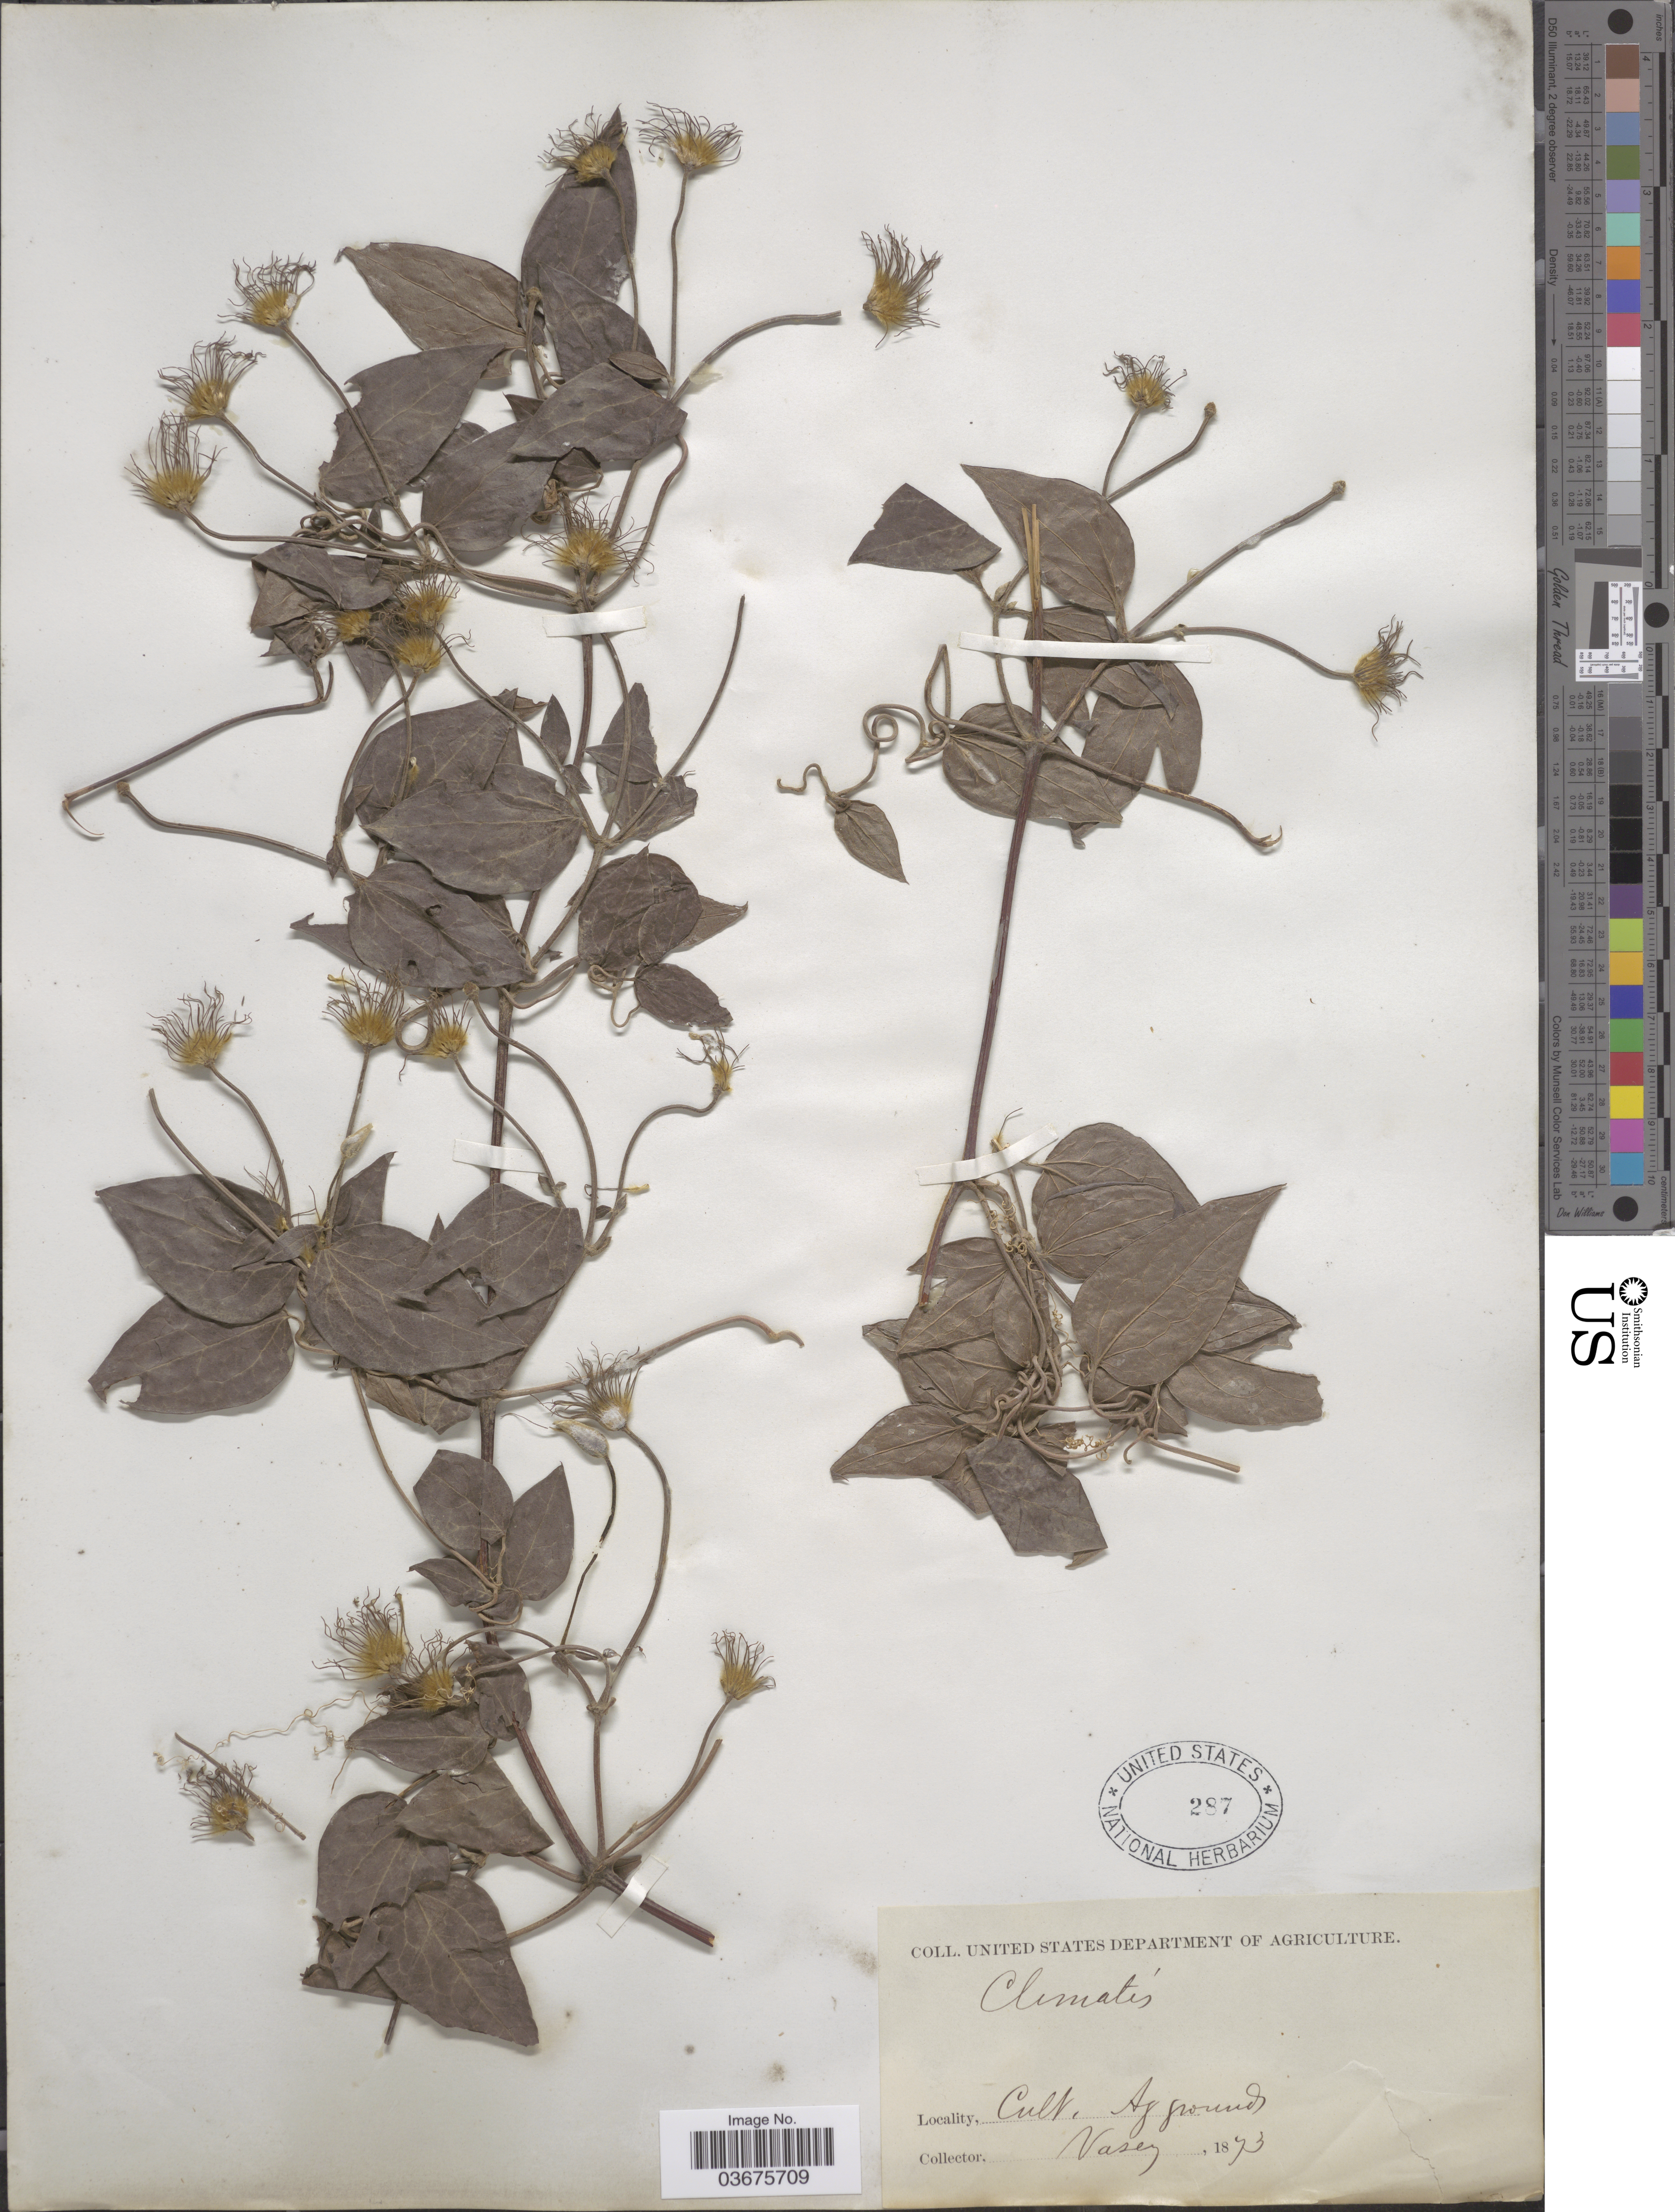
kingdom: Plantae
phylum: Tracheophyta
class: Magnoliopsida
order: Ranunculales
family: Ranunculaceae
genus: Clematis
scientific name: Clematis sp.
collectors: Vasey, --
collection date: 1873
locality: Ag. grounds.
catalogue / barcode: US 287